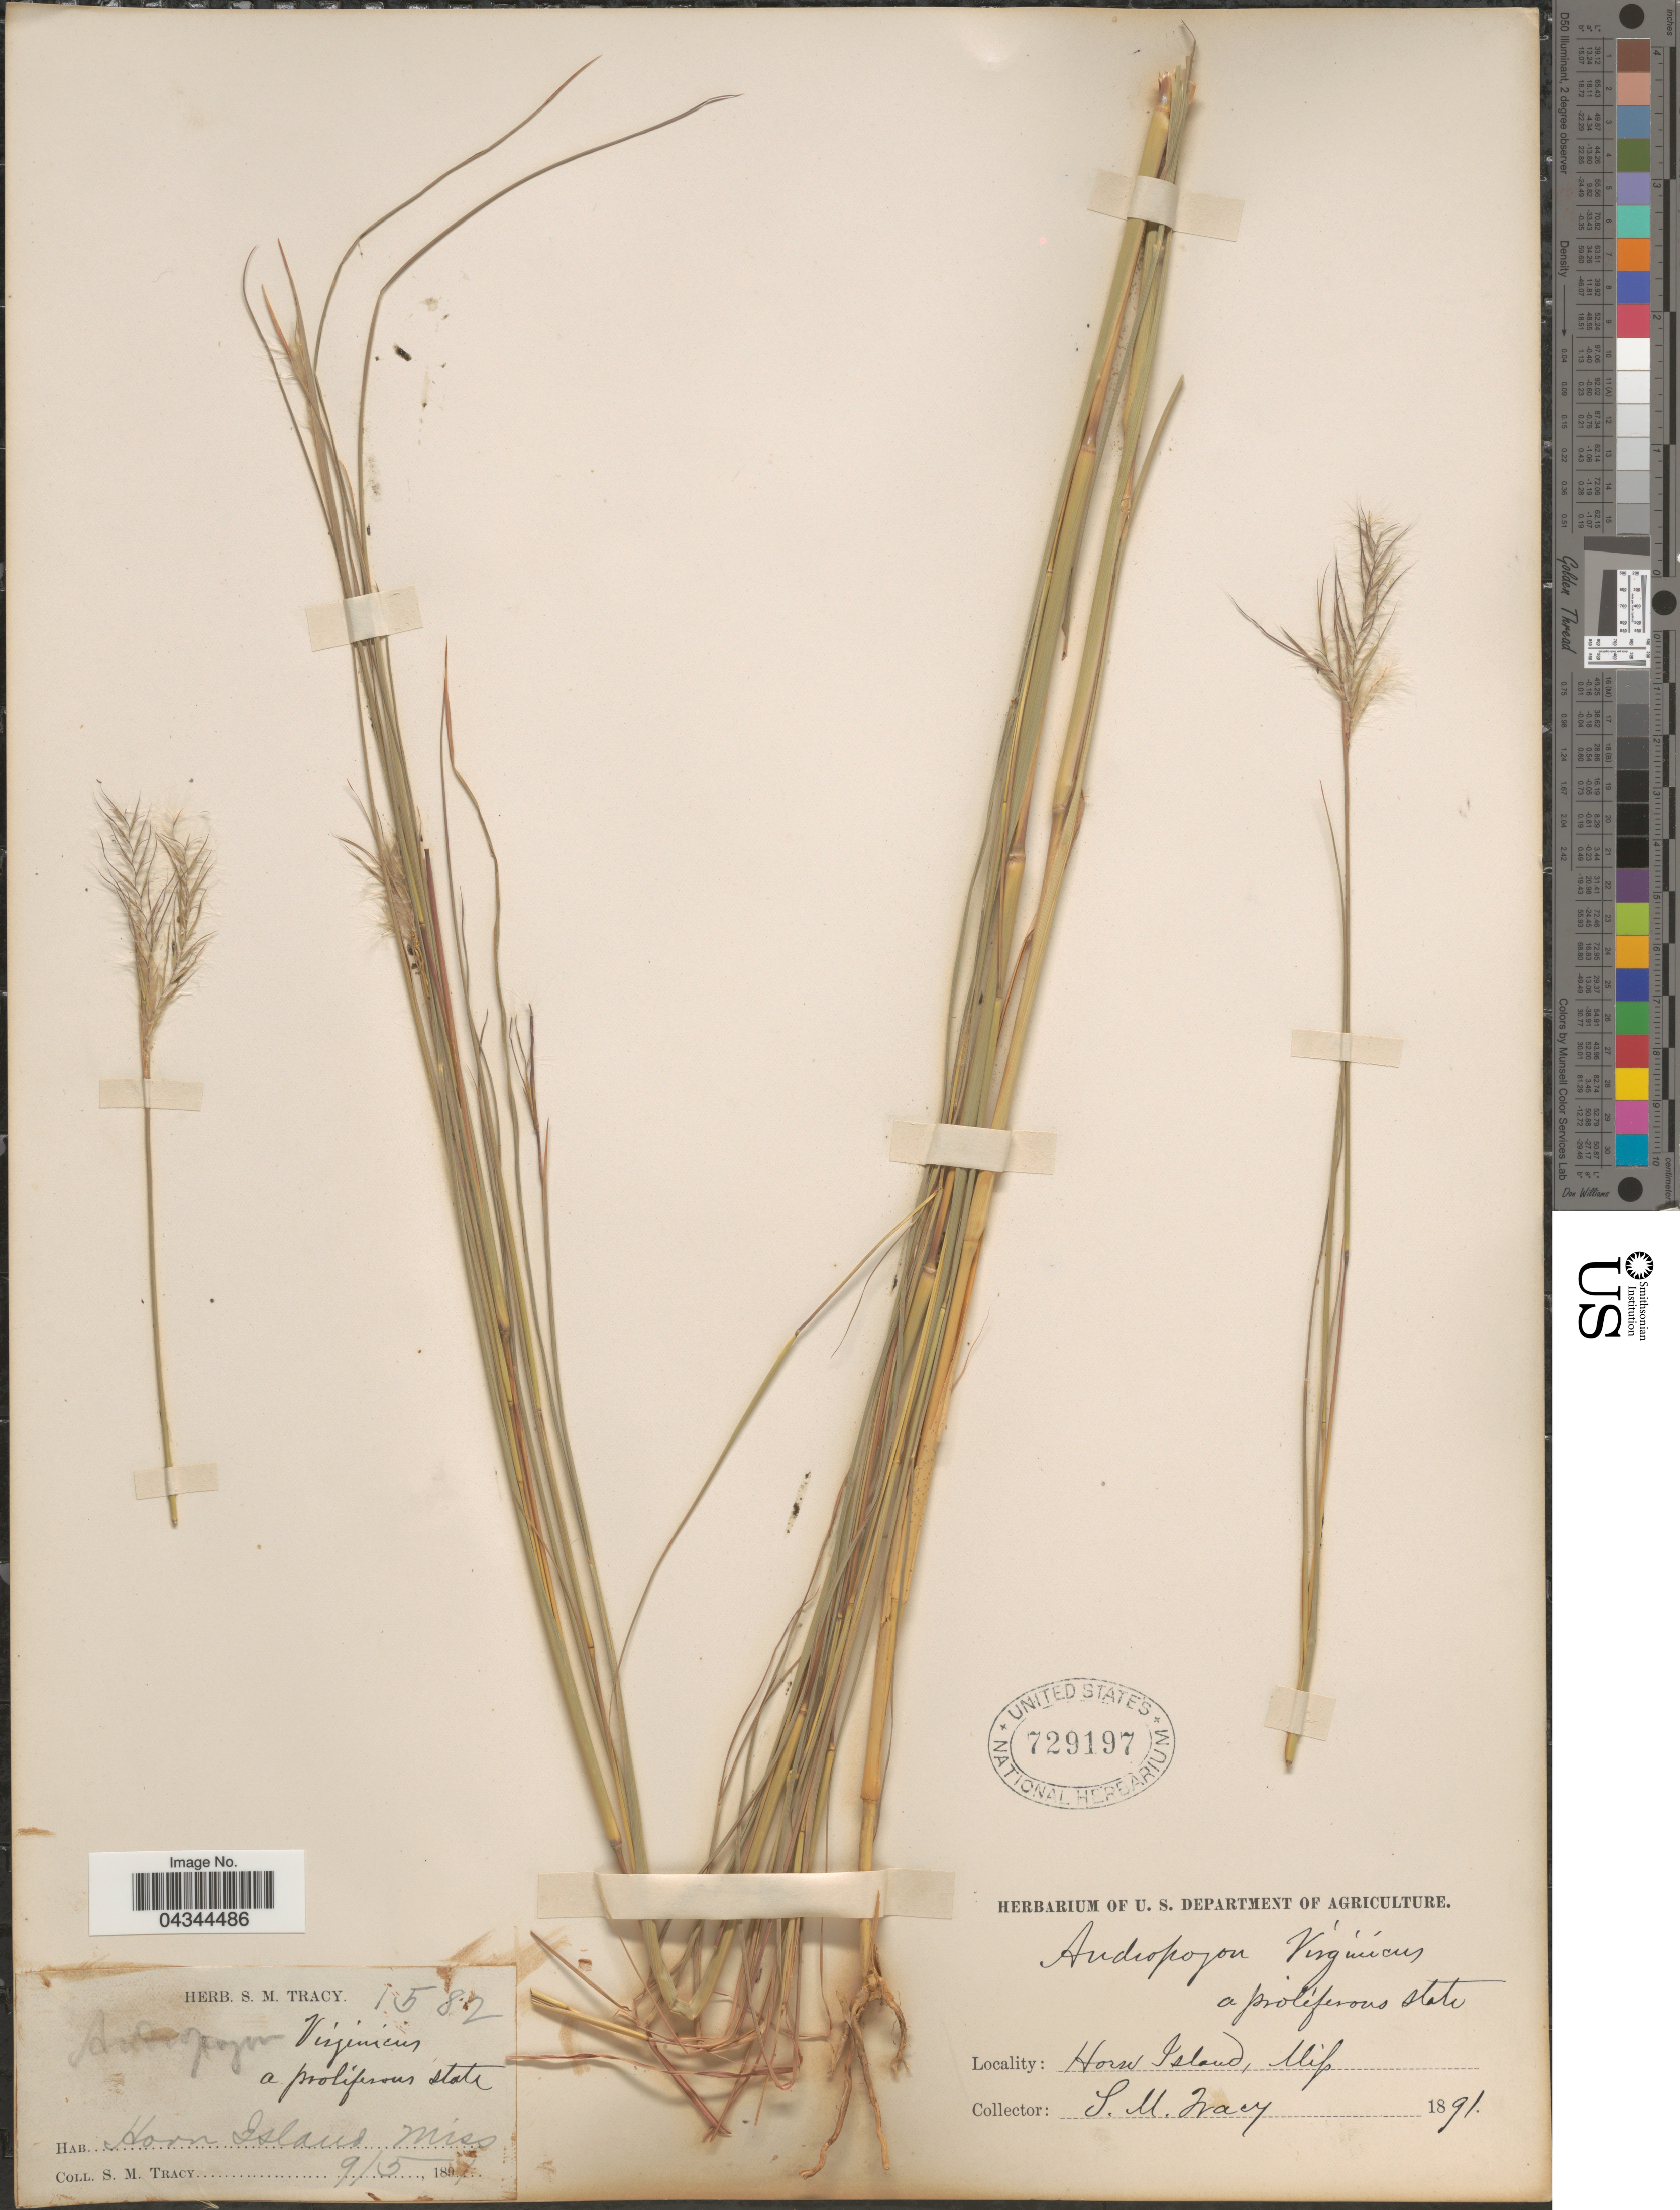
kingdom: Plantae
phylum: Tracheophyta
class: Liliopsida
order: Poales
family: Poaceae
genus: Andropogon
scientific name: Andropogon virginicus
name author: L.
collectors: S. M. Tracy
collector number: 1582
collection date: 1891-09-05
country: United States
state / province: Mississippi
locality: Horn Island.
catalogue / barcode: US 729197